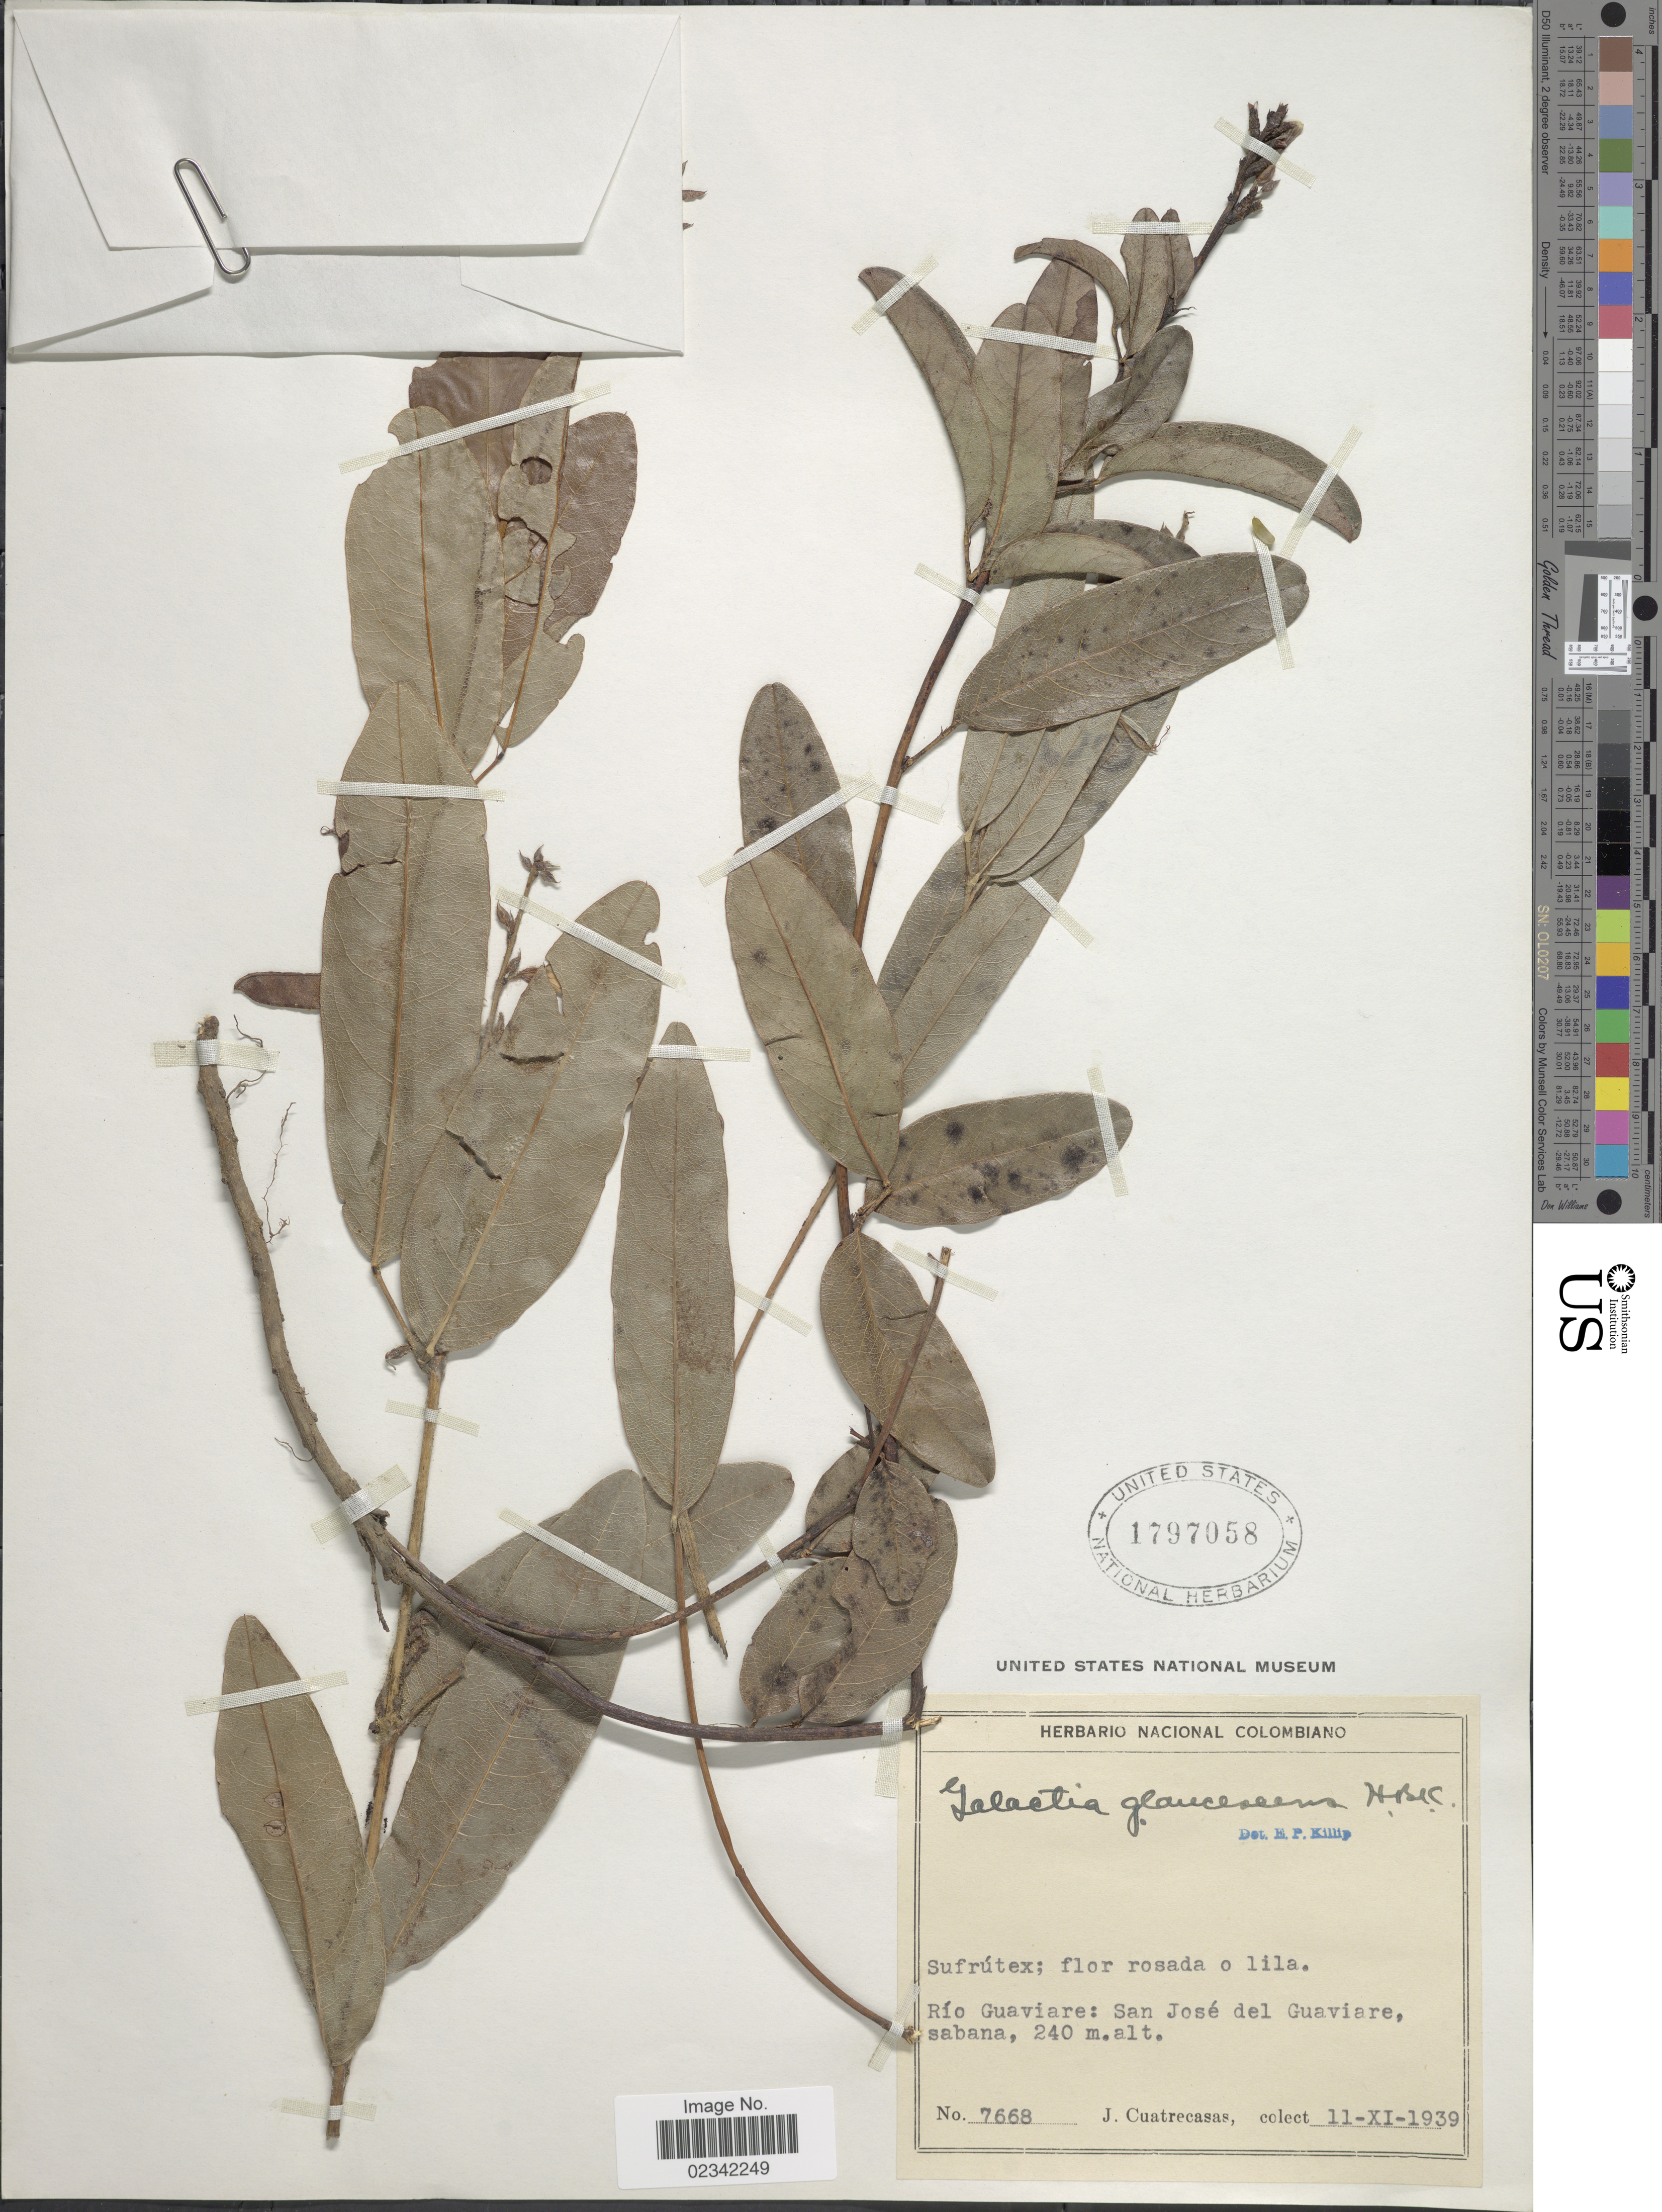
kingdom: Plantae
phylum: Tracheophyta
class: Magnoliopsida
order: Fabales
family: Fabaceae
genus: Galactia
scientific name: Galactia glaucescens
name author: Kunth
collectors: J. Cuatrecasas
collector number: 7668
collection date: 1939-11-11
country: Colombia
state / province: Guaviare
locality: Rio Guaviare: San Jose del Guaviare, sabana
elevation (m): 240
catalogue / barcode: US 1797058